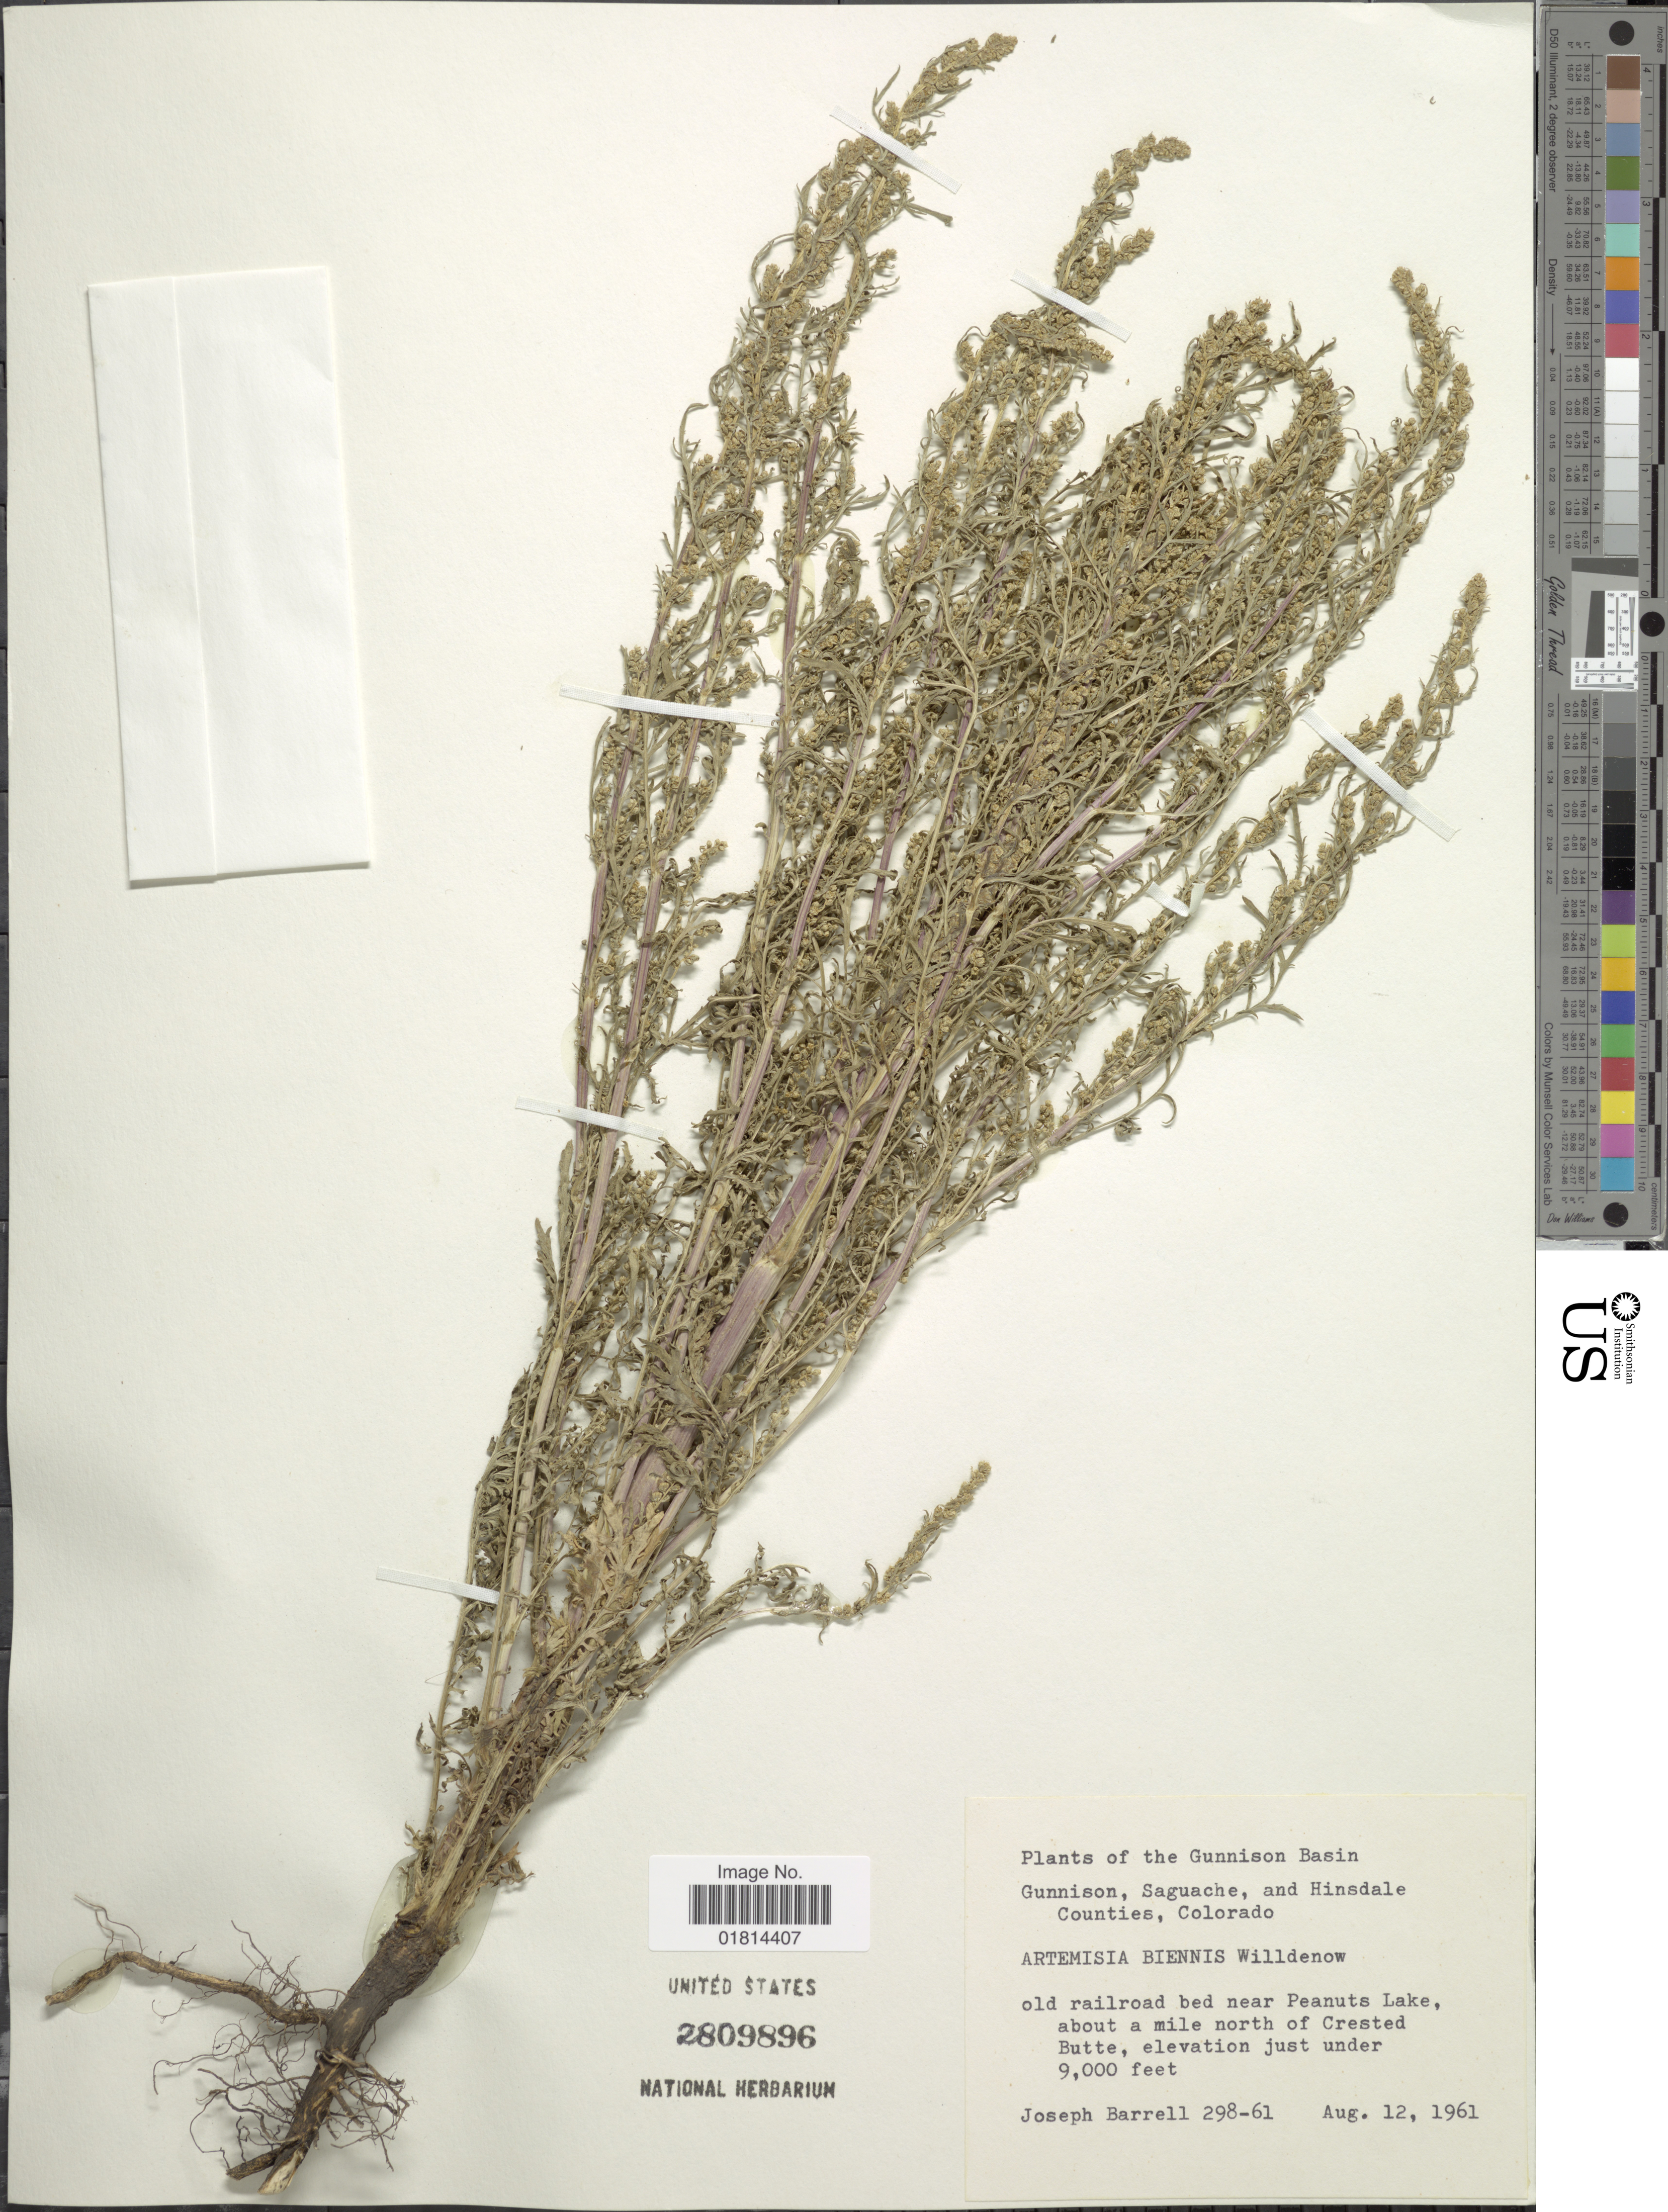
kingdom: Plantae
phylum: Tracheophyta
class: Magnoliopsida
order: Asterales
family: Asteraceae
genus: Artemisia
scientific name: Artemisia biennis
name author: Willd.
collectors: J. Barrell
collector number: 298-61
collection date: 1961-08-12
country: United States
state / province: Colorado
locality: Gunnison Basin. Gunnison, Saguache, and Hinsdale Counties, Colorado. Old railroad bed near Peanuts Lake, about a mile north of Crested Butte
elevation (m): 2743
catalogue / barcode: US 2809896